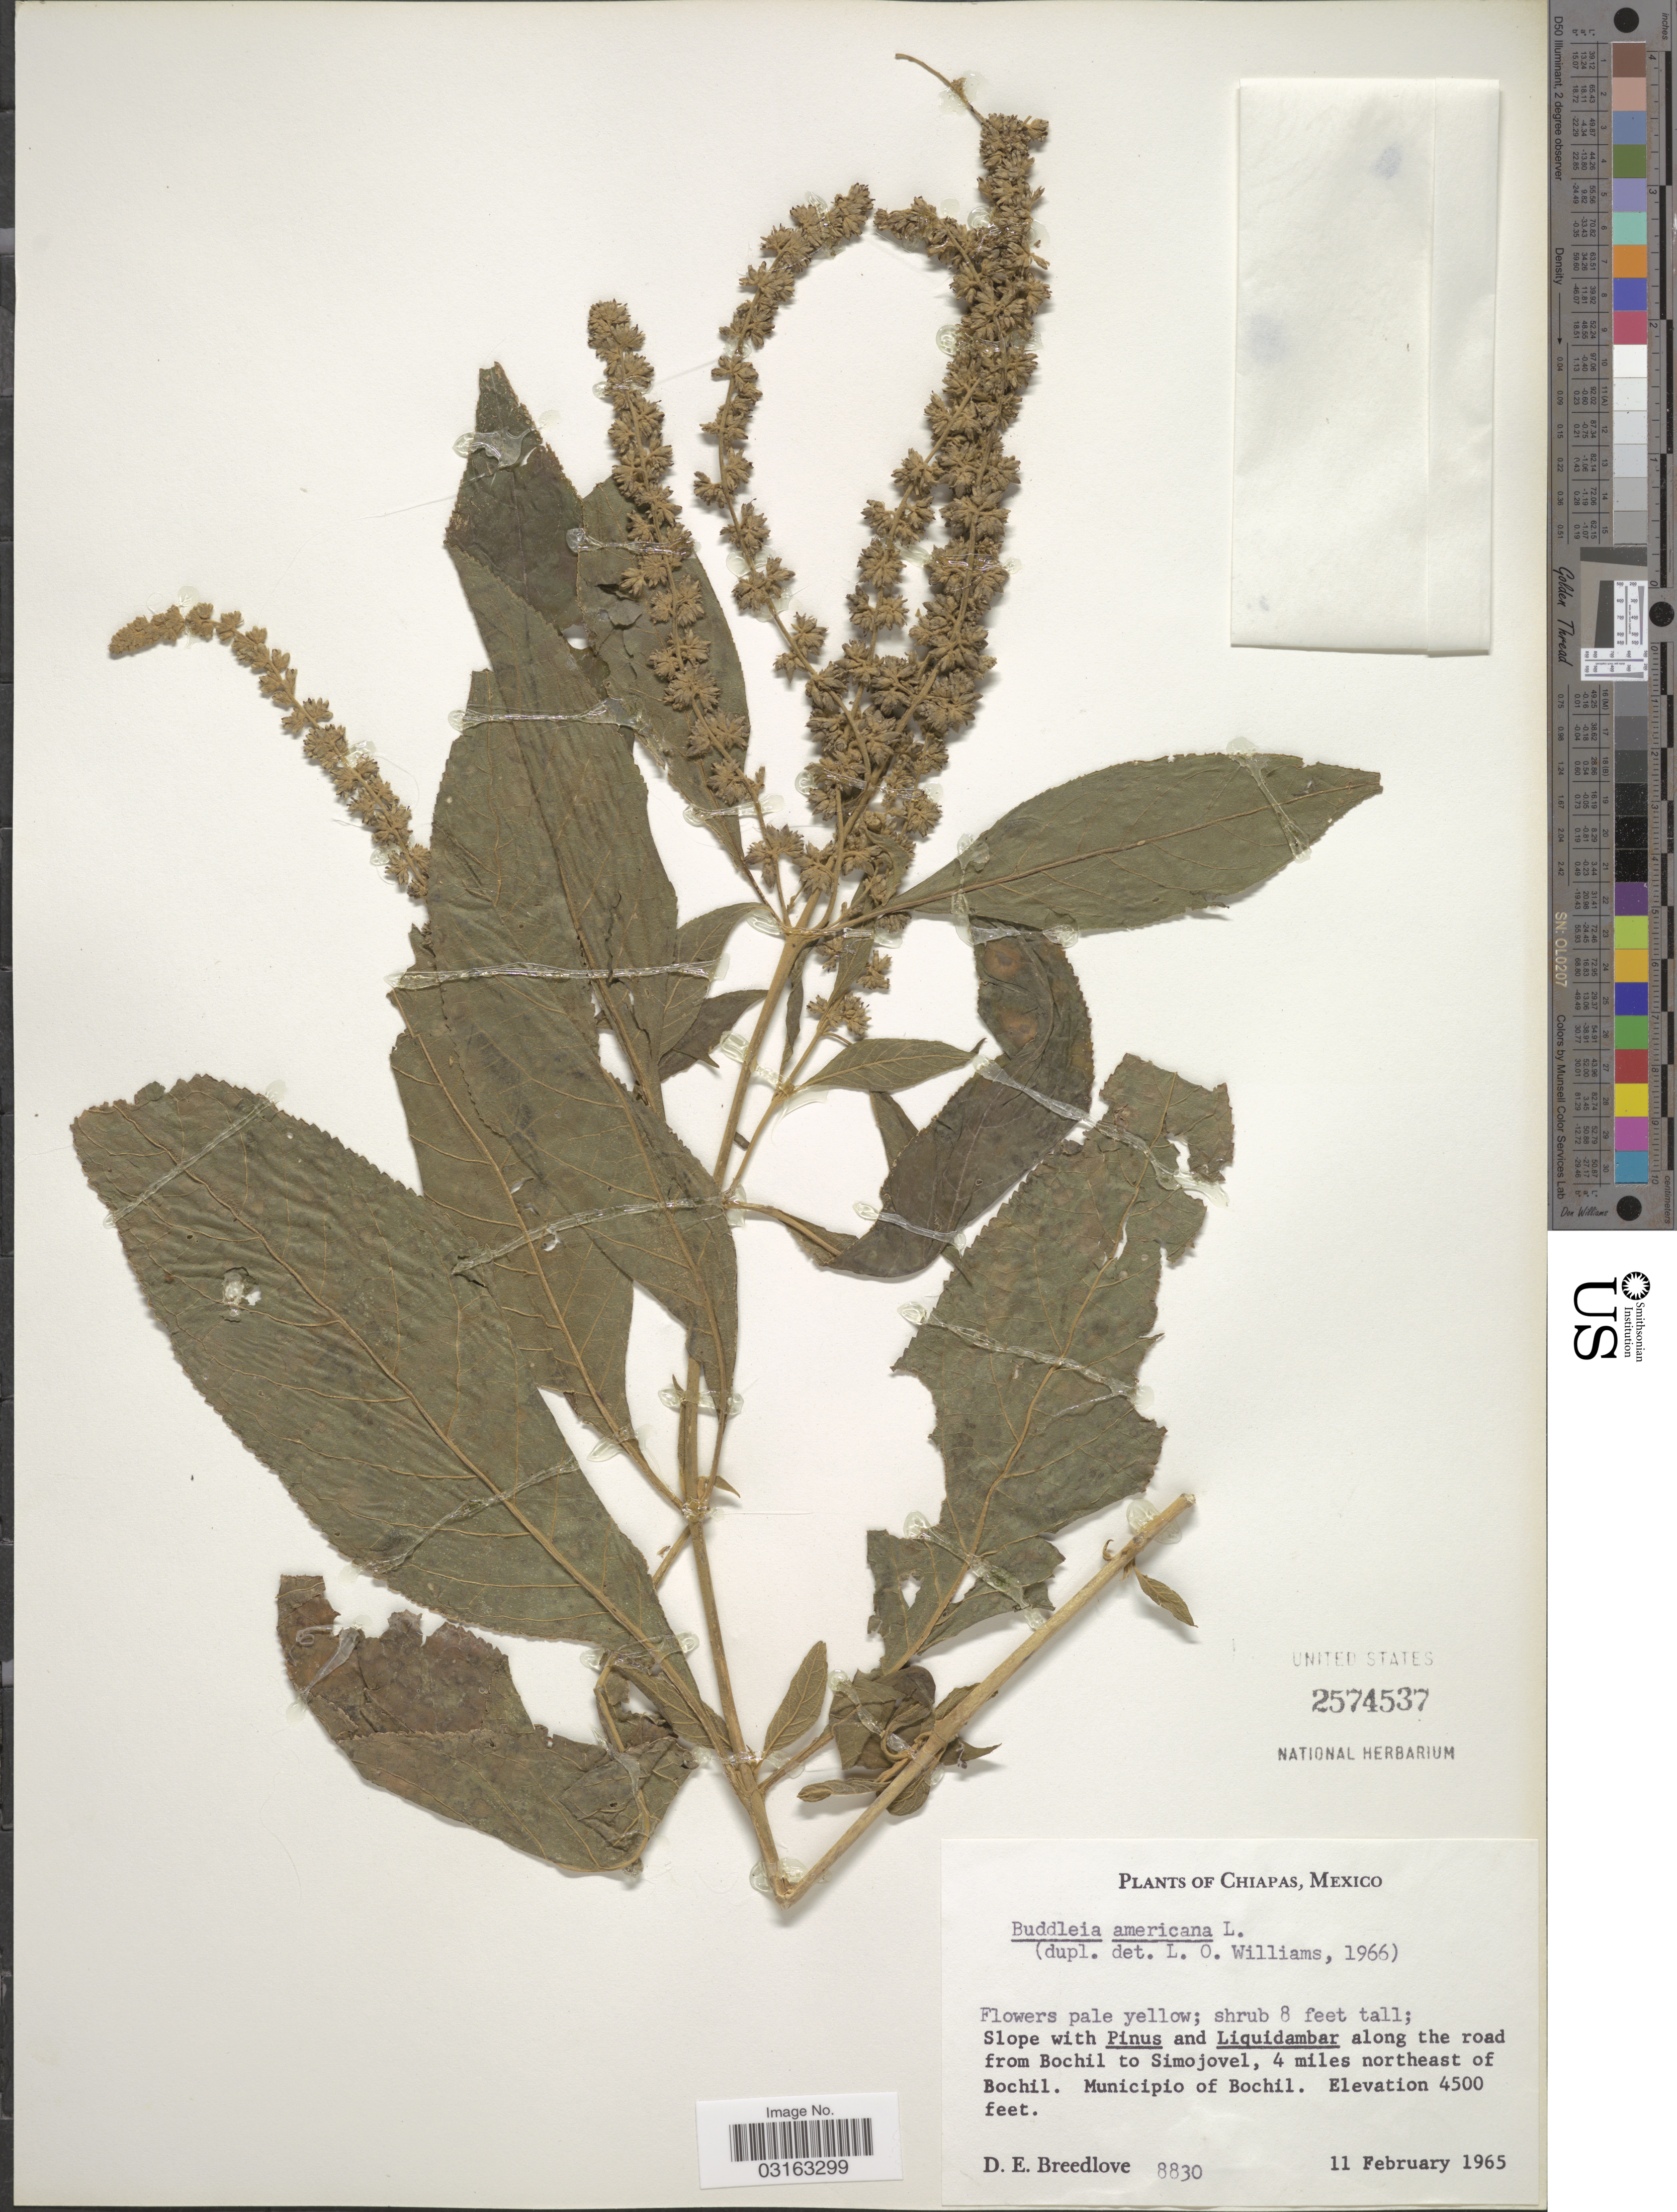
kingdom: Plantae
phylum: Tracheophyta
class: Magnoliopsida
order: Lamiales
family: Scrophulariaceae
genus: Buddleja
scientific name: Buddleja americana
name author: L.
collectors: D. E. Breedlove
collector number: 8830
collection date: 1965-02-11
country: Mexico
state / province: Chiapas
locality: Along the road from Bochil to Simojovel, 4 miles northeast of Bochil. Municipio of Bochil.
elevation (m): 1372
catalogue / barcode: US 2574537